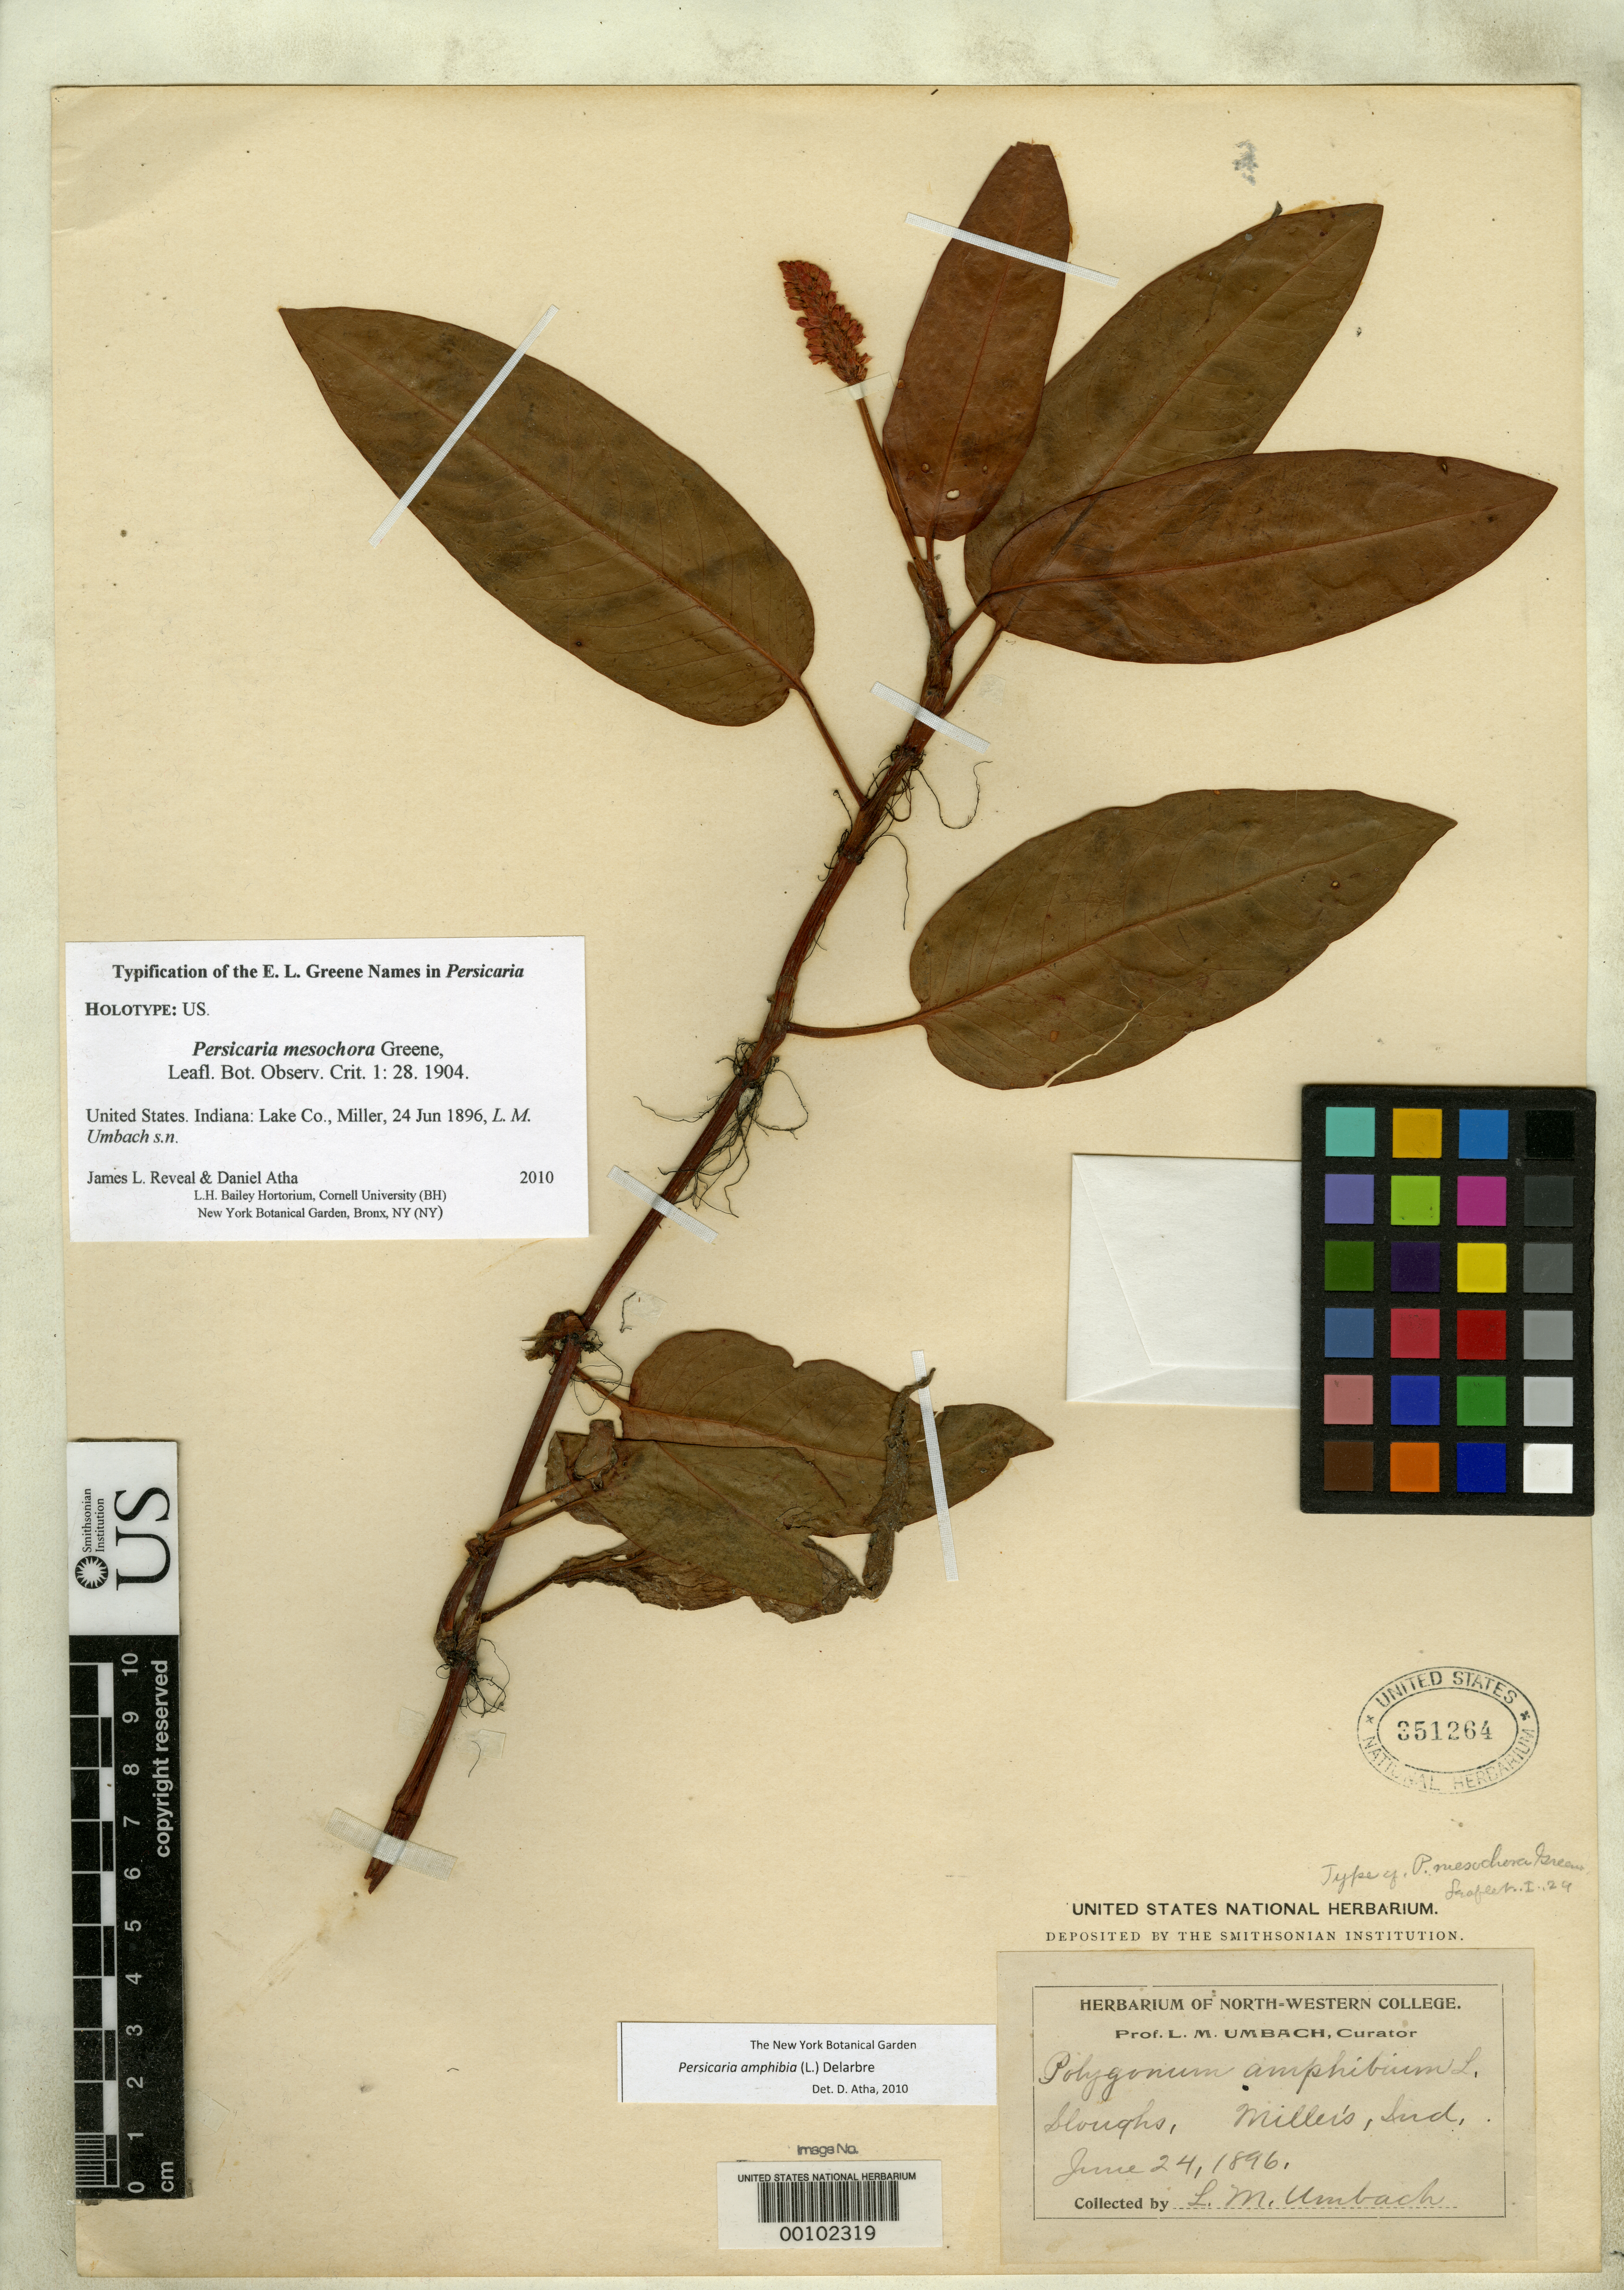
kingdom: Plantae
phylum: Tracheophyta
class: Magnoliopsida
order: Caryophyllales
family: Polygonaceae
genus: Persicaria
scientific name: Persicaria mesochora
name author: Greene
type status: Holotype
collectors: L. M. Umbach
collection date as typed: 24 Jun 1896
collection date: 1896-06-24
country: United States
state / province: Indiana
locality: Miller's.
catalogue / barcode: US 351264